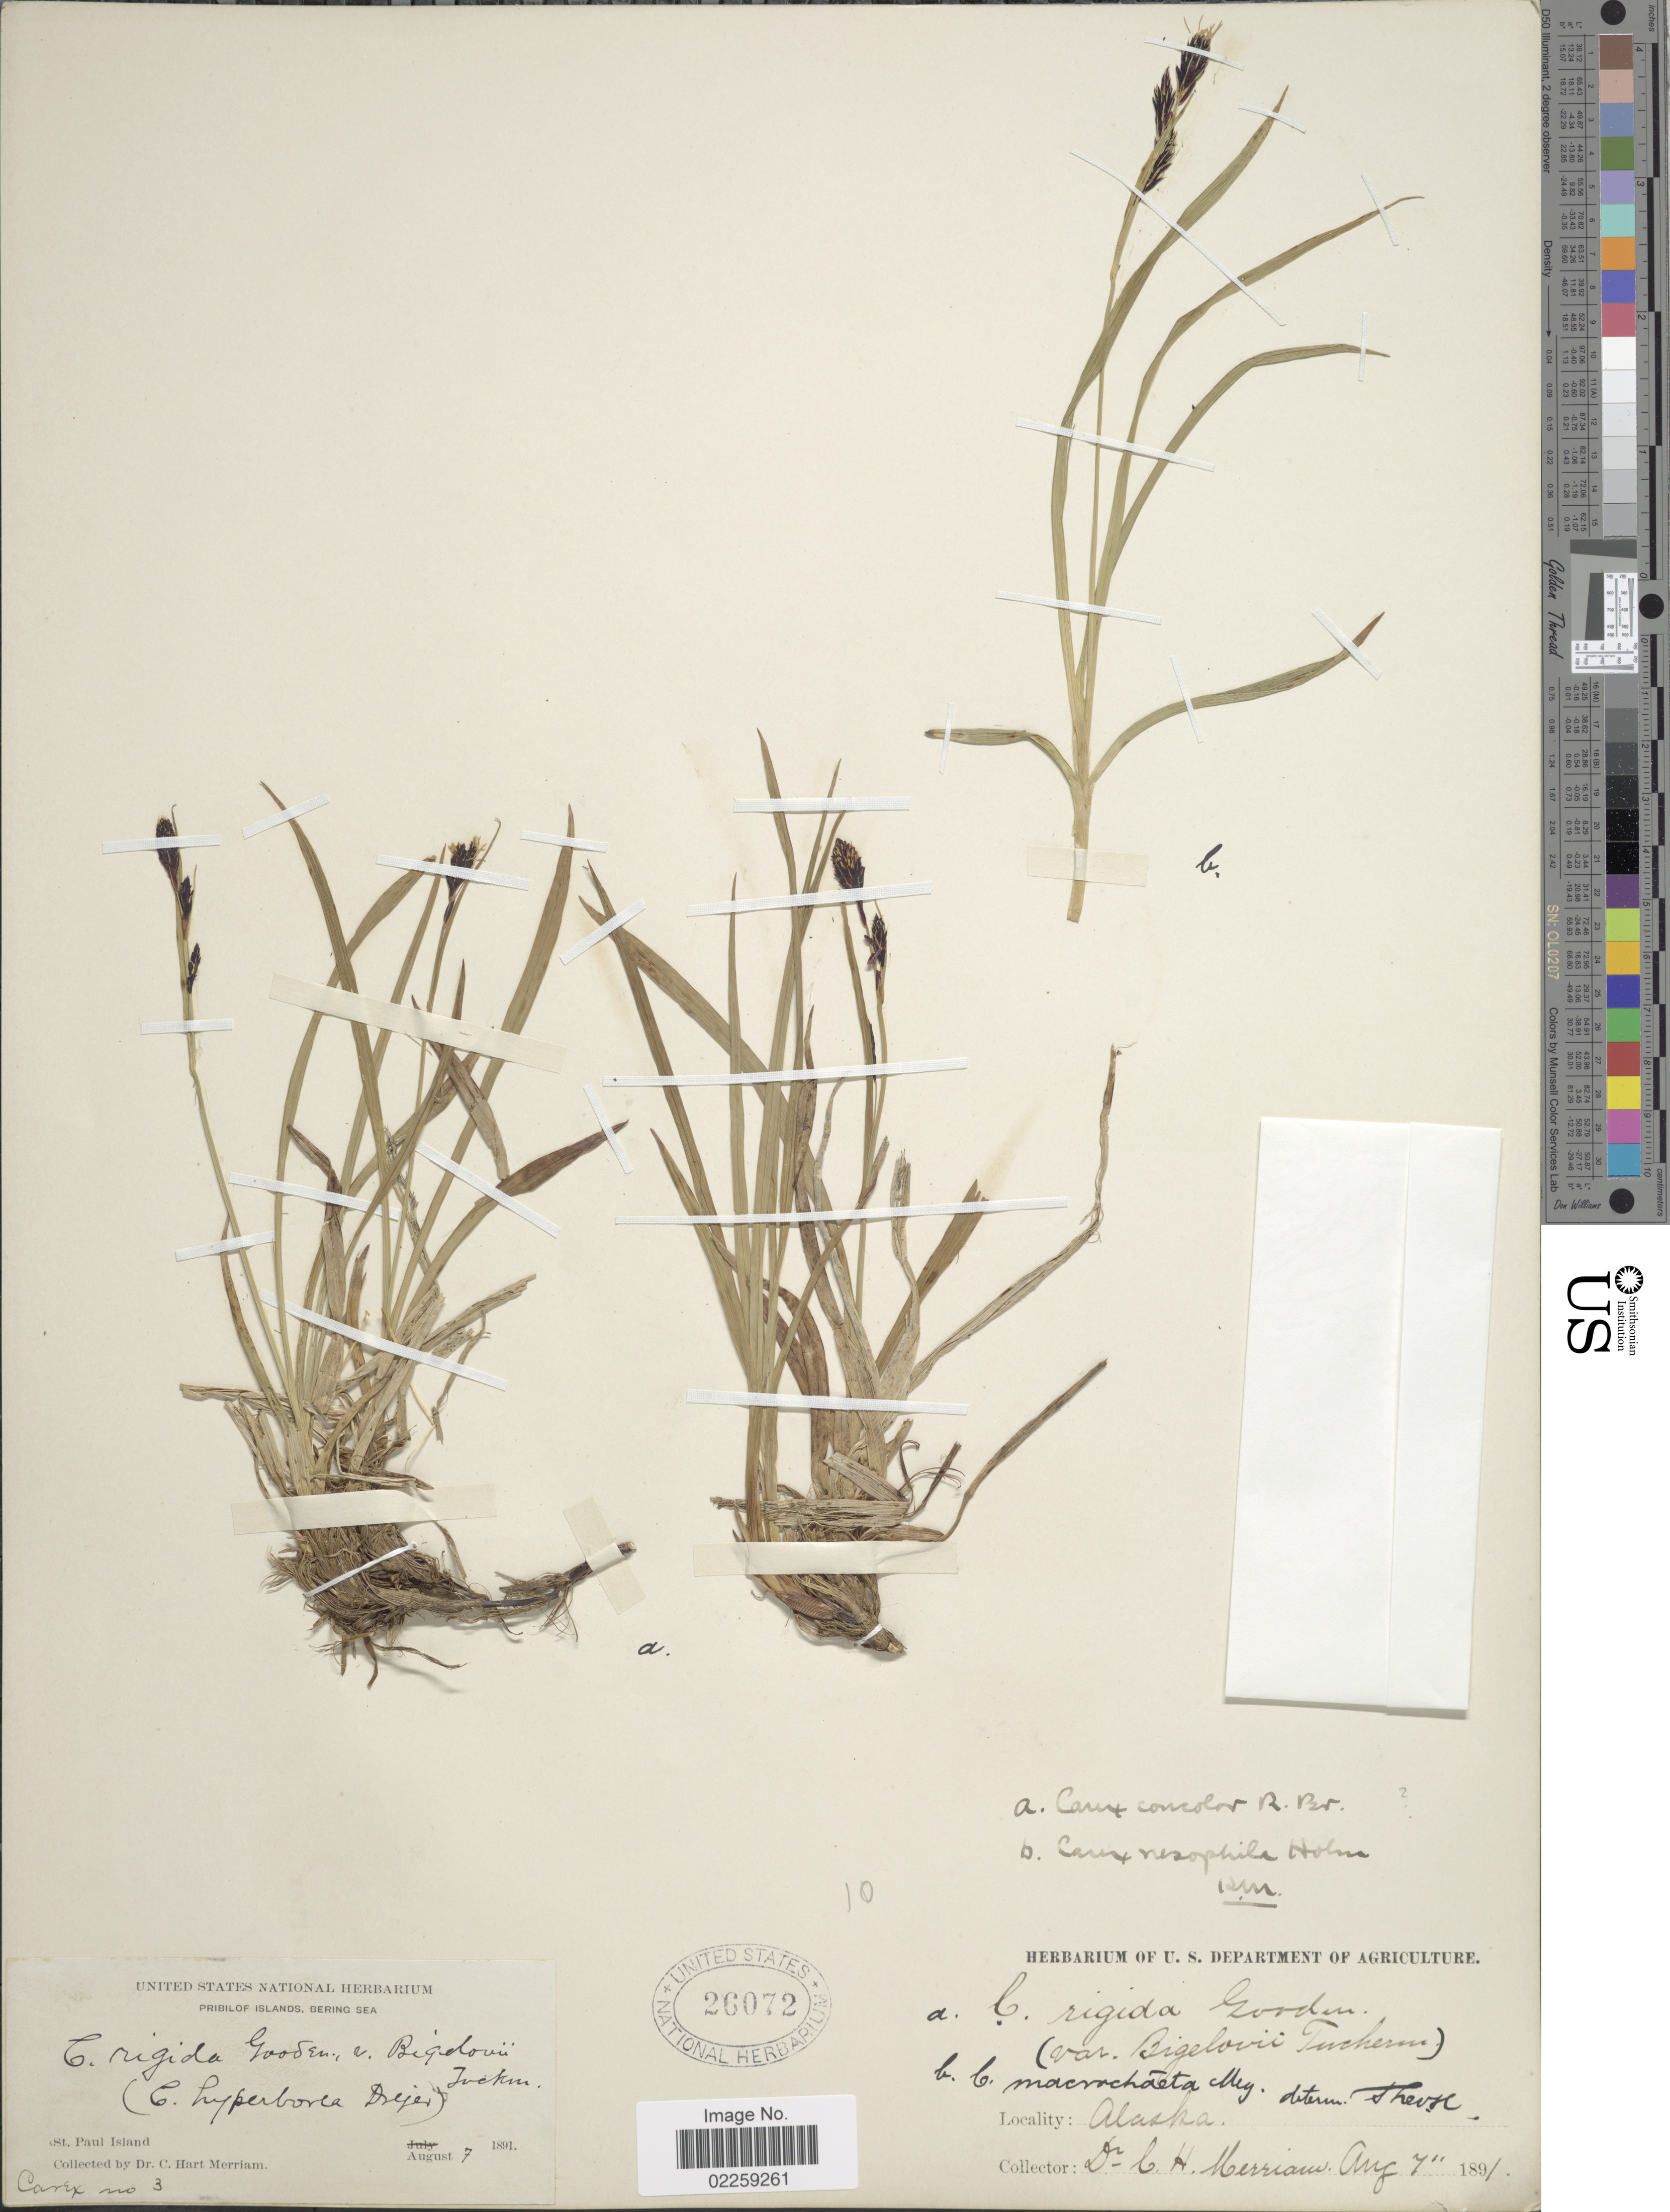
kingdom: Plantae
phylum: Tracheophyta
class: Liliopsida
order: Poales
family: Cyperaceae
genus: Carex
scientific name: Carex bigelowii subsp. lugens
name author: (Holm) T.V. Egorova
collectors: C. Merriam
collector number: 3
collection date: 1891-08-07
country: United States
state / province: Alaska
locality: St. Paul Island, Pribilof Islands, Bering Sea.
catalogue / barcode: US 26072